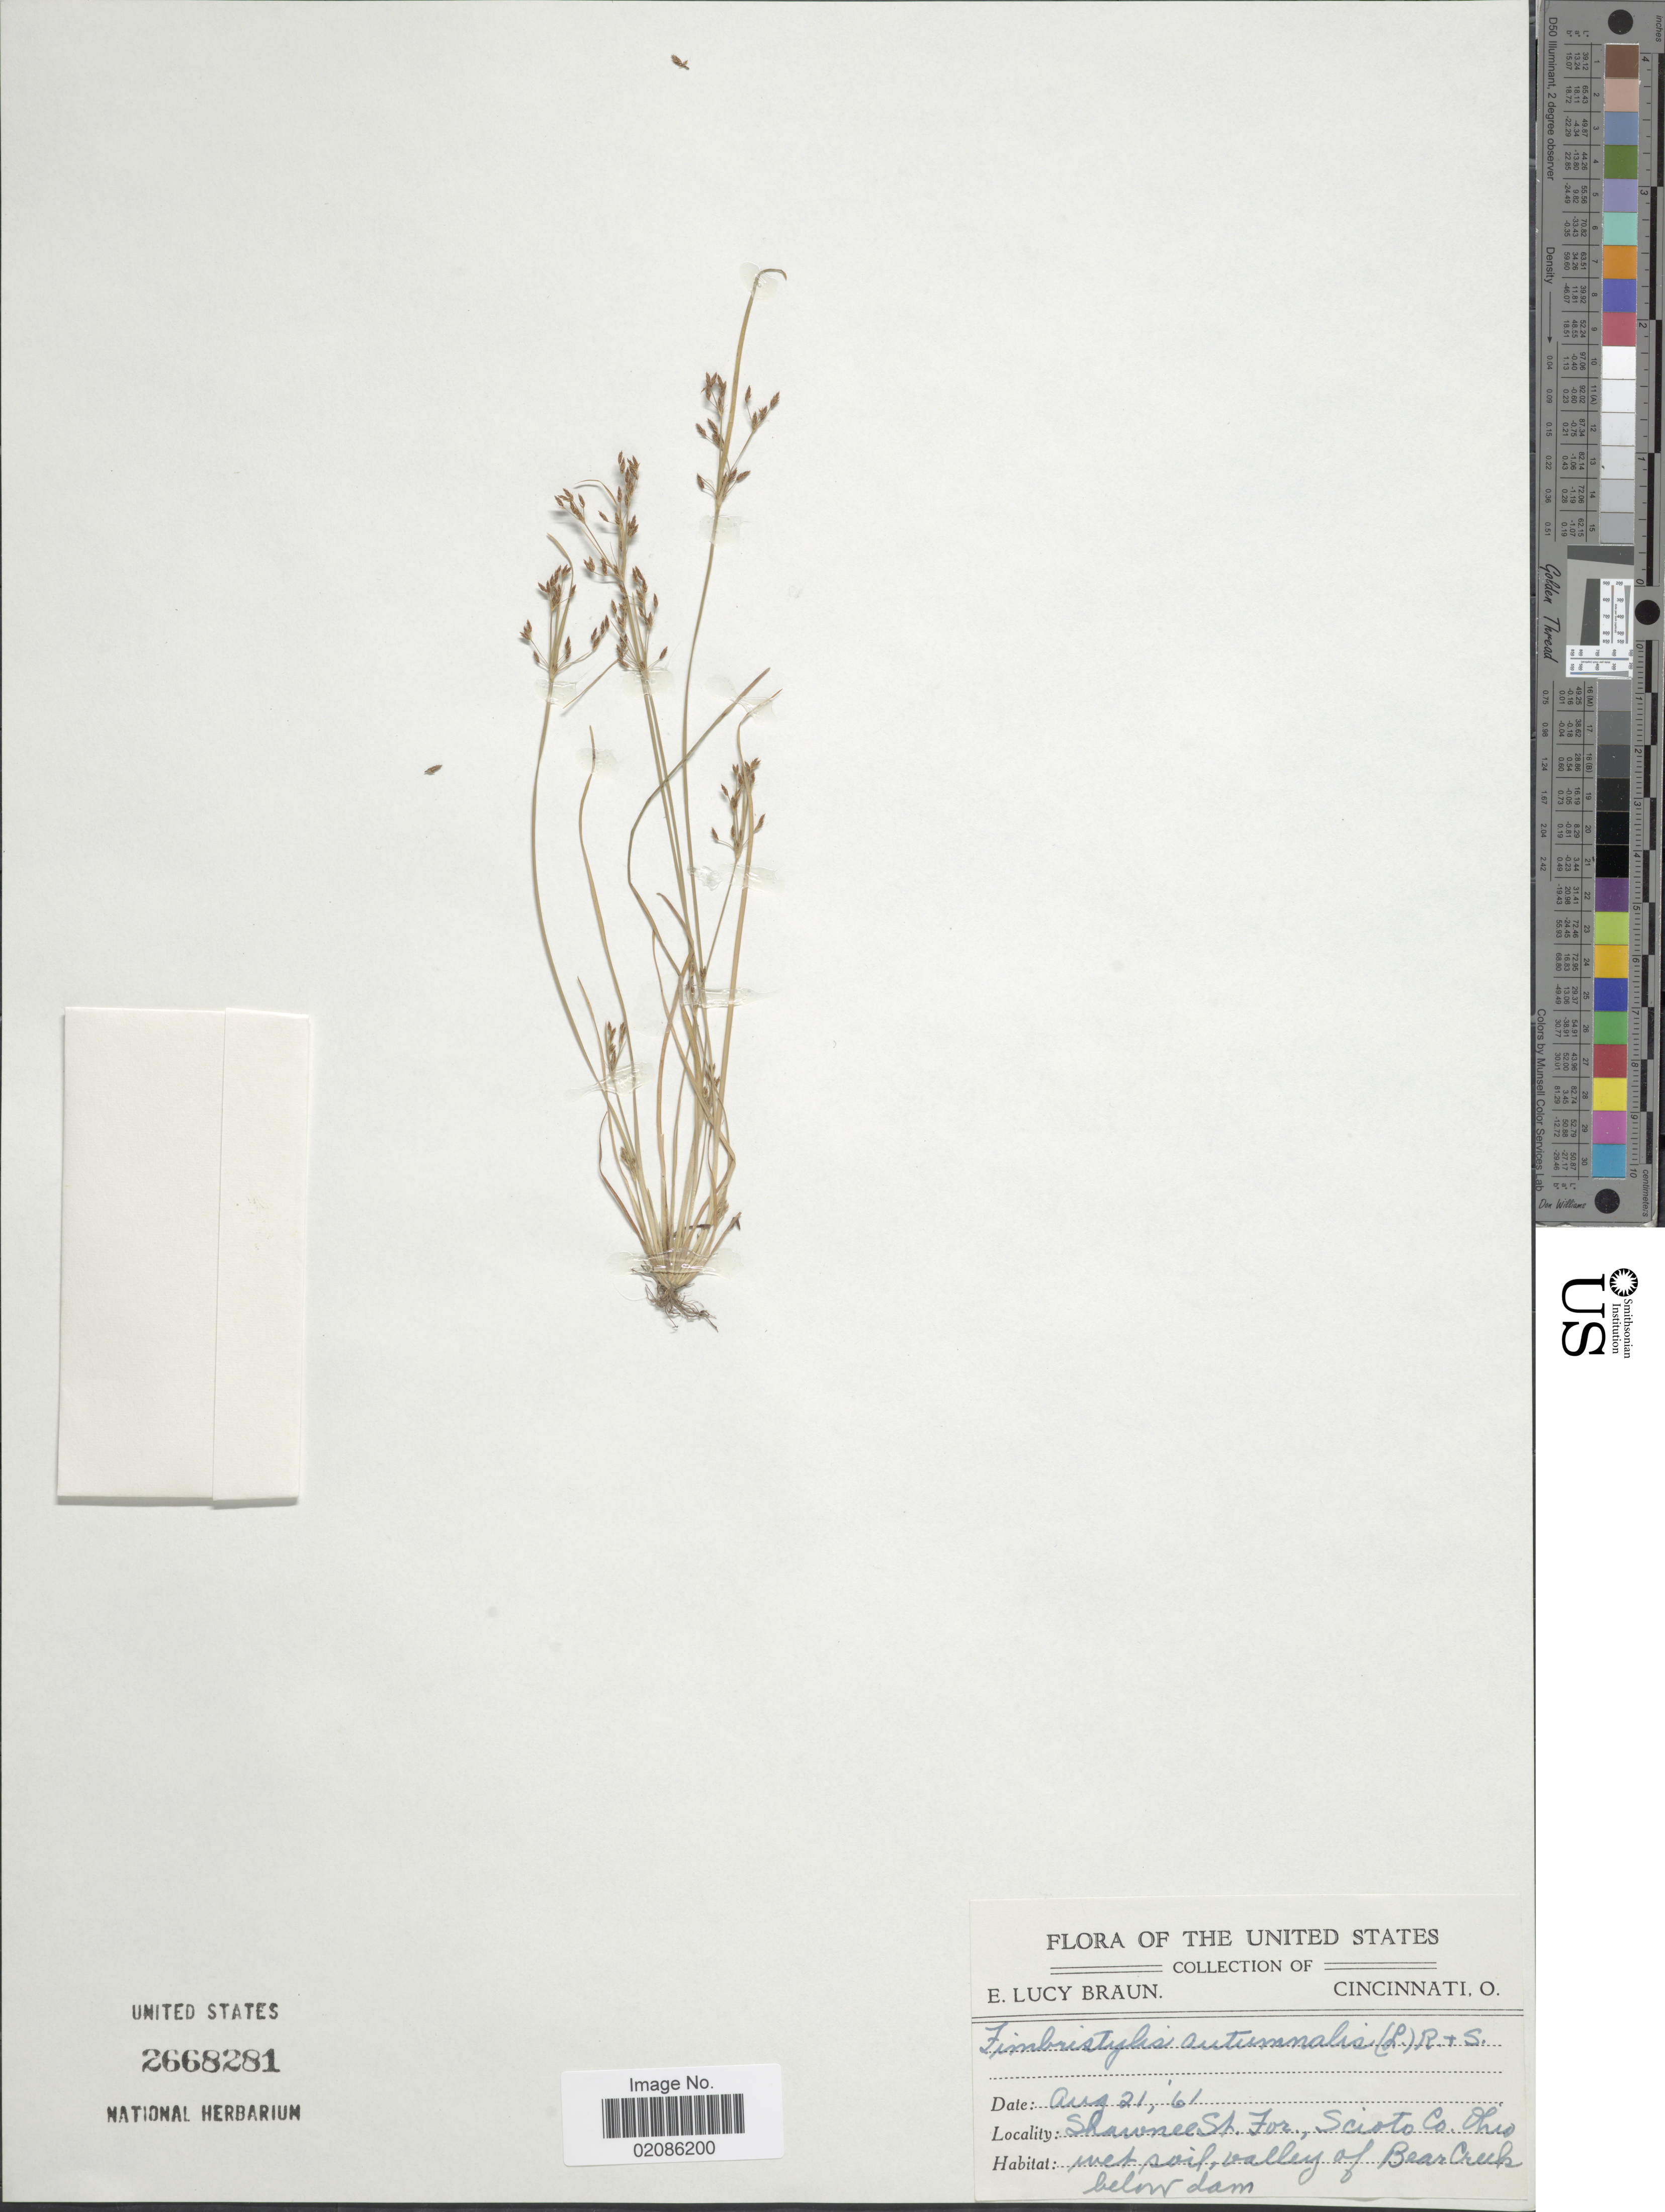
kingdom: Plantae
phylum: Tracheophyta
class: Liliopsida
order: Poales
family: Cyperaceae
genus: Fimbristylis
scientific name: Fimbristylis autumnalis (L.) Roem. & Schult.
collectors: E. L. Braun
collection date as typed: Transcribed d/m/y: 21/8/61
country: United States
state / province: Ohio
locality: Shawnee St For., Scioto Co. wet soil soil, valley of Bear Creek below dam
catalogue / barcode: US 2668281